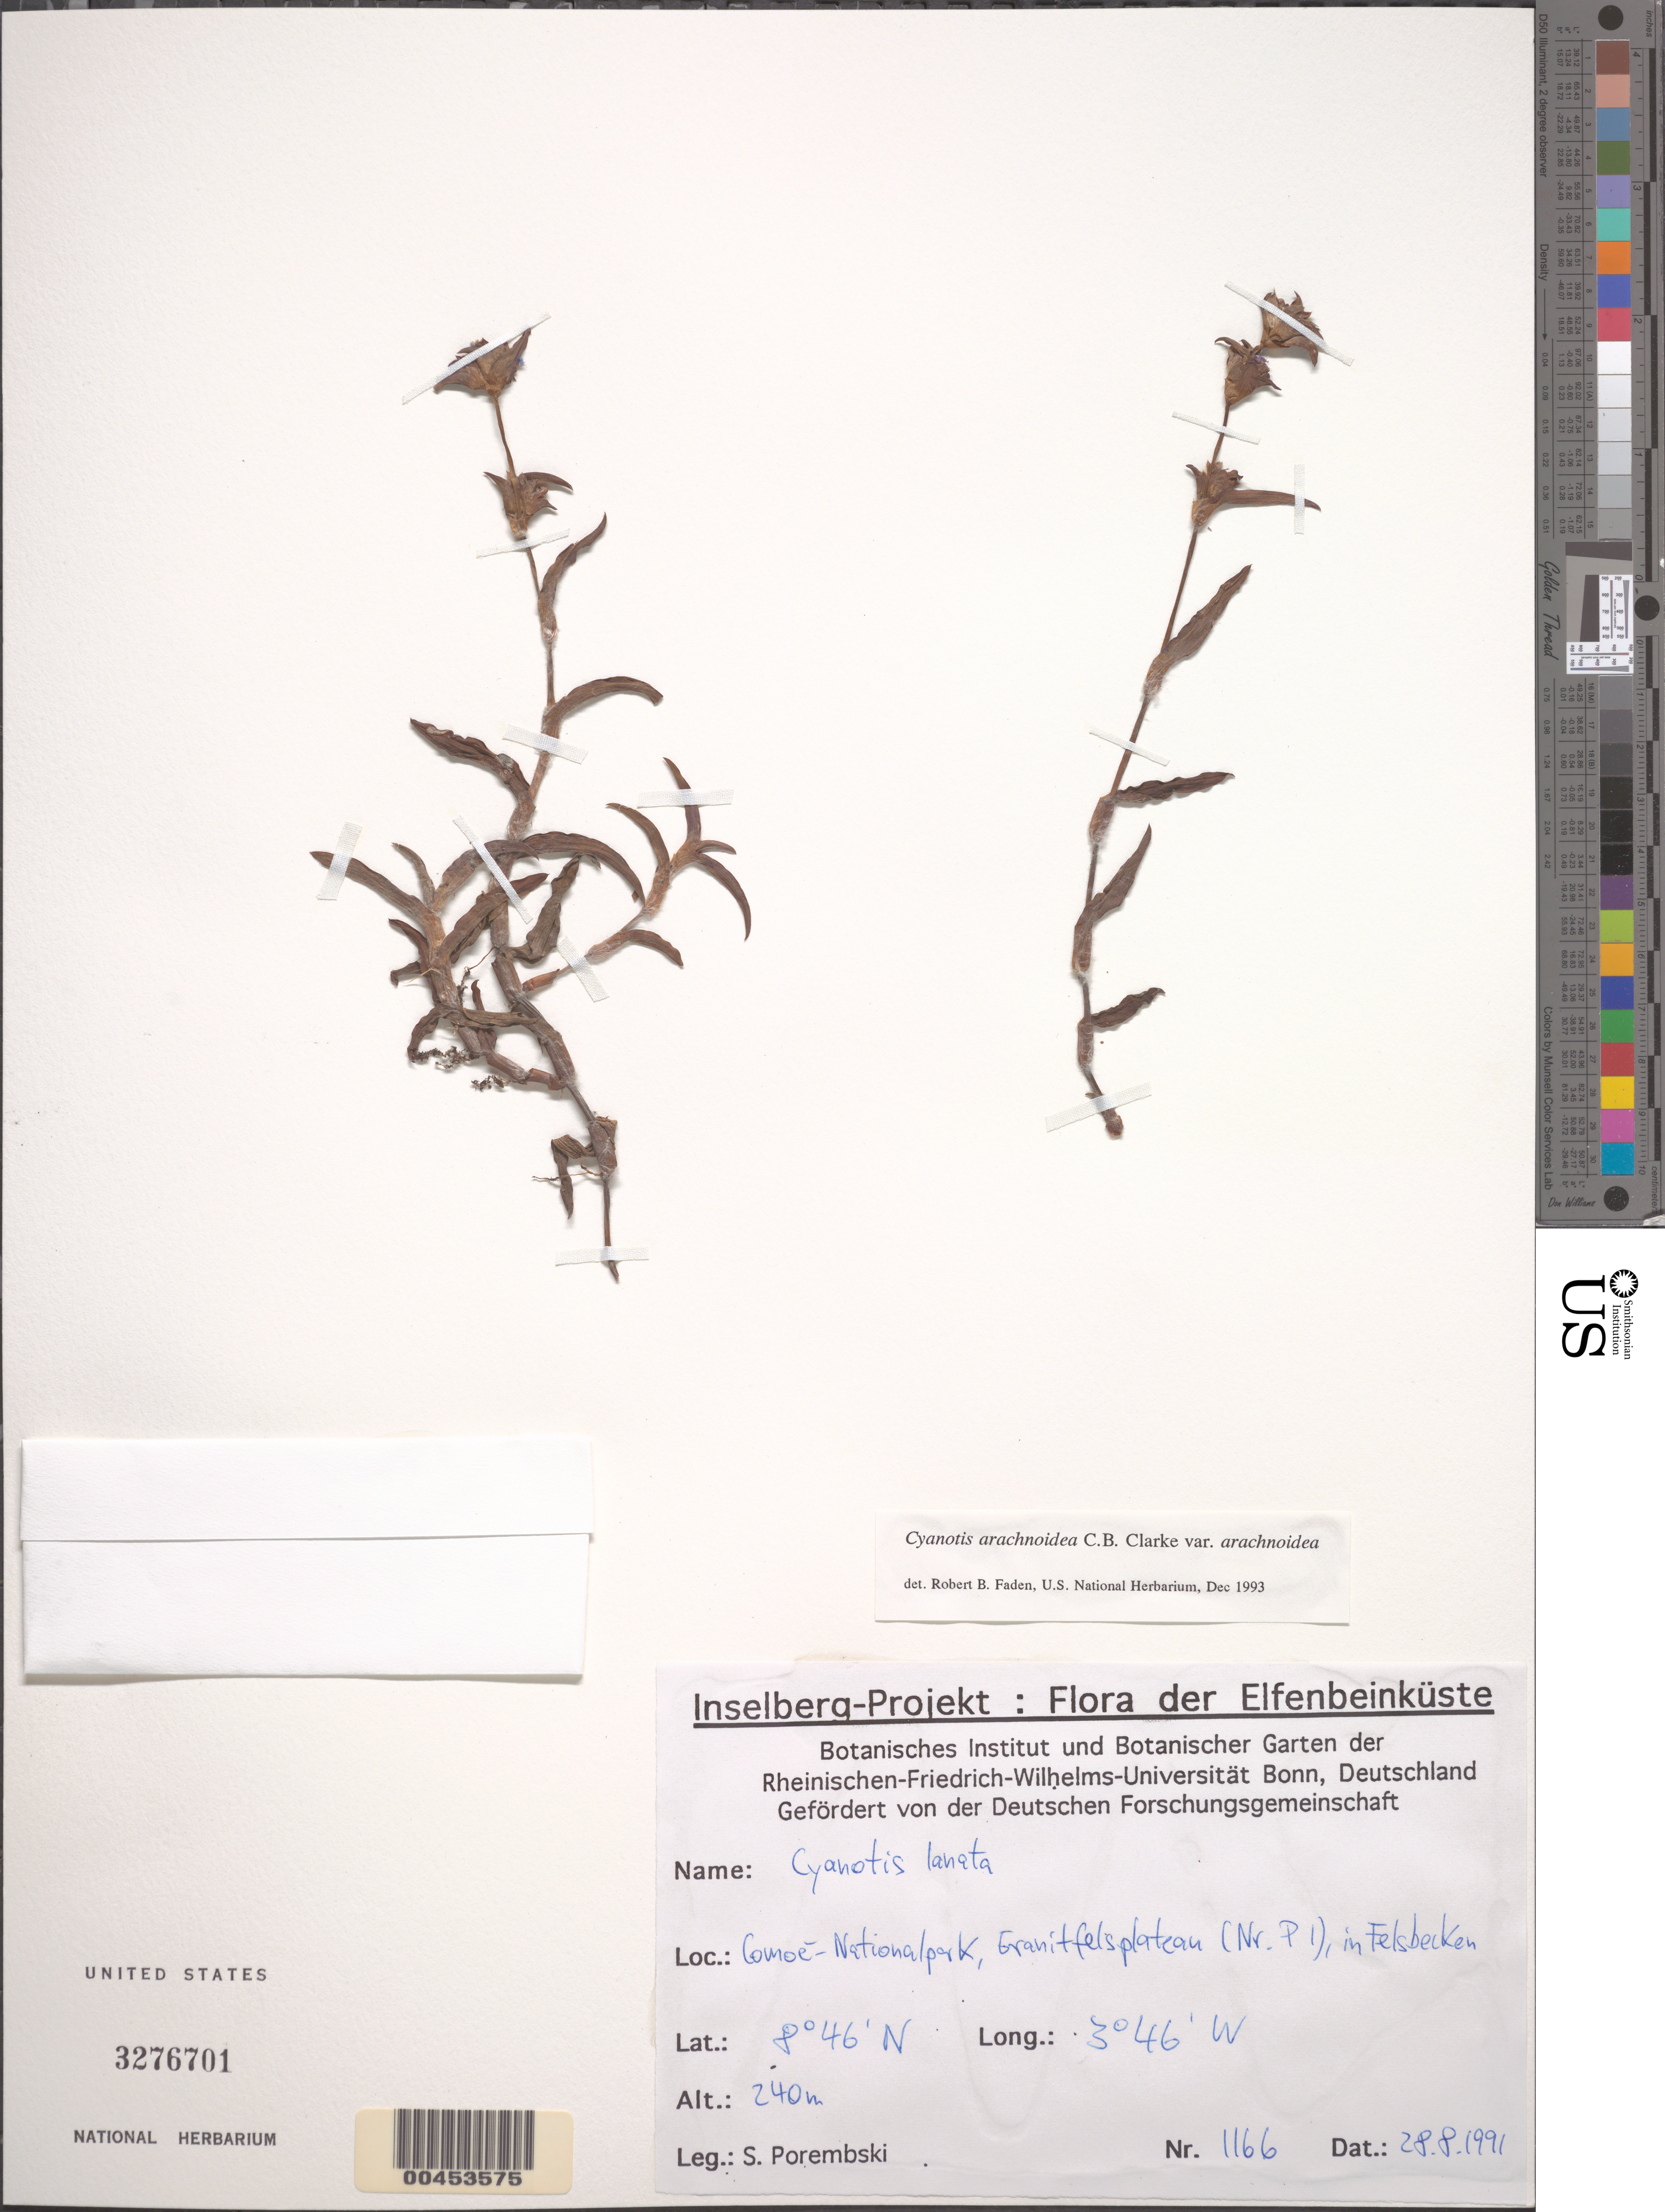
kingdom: Plantae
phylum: Tracheophyta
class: Liliopsida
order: Commelinales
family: Commelinaceae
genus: Cyanotis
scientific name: Cyanotis arachnoidea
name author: C.B. Clarke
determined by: Faden, Robert B., (US), Smithsonian Institution - National Museum of Natural History (UNITED STATES)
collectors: S. Porembski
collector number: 1166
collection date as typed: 28 Aug 1991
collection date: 1991-08-28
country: Ivory Coast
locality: Comoe National Park, (nr. p1)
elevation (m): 240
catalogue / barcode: US 3276701